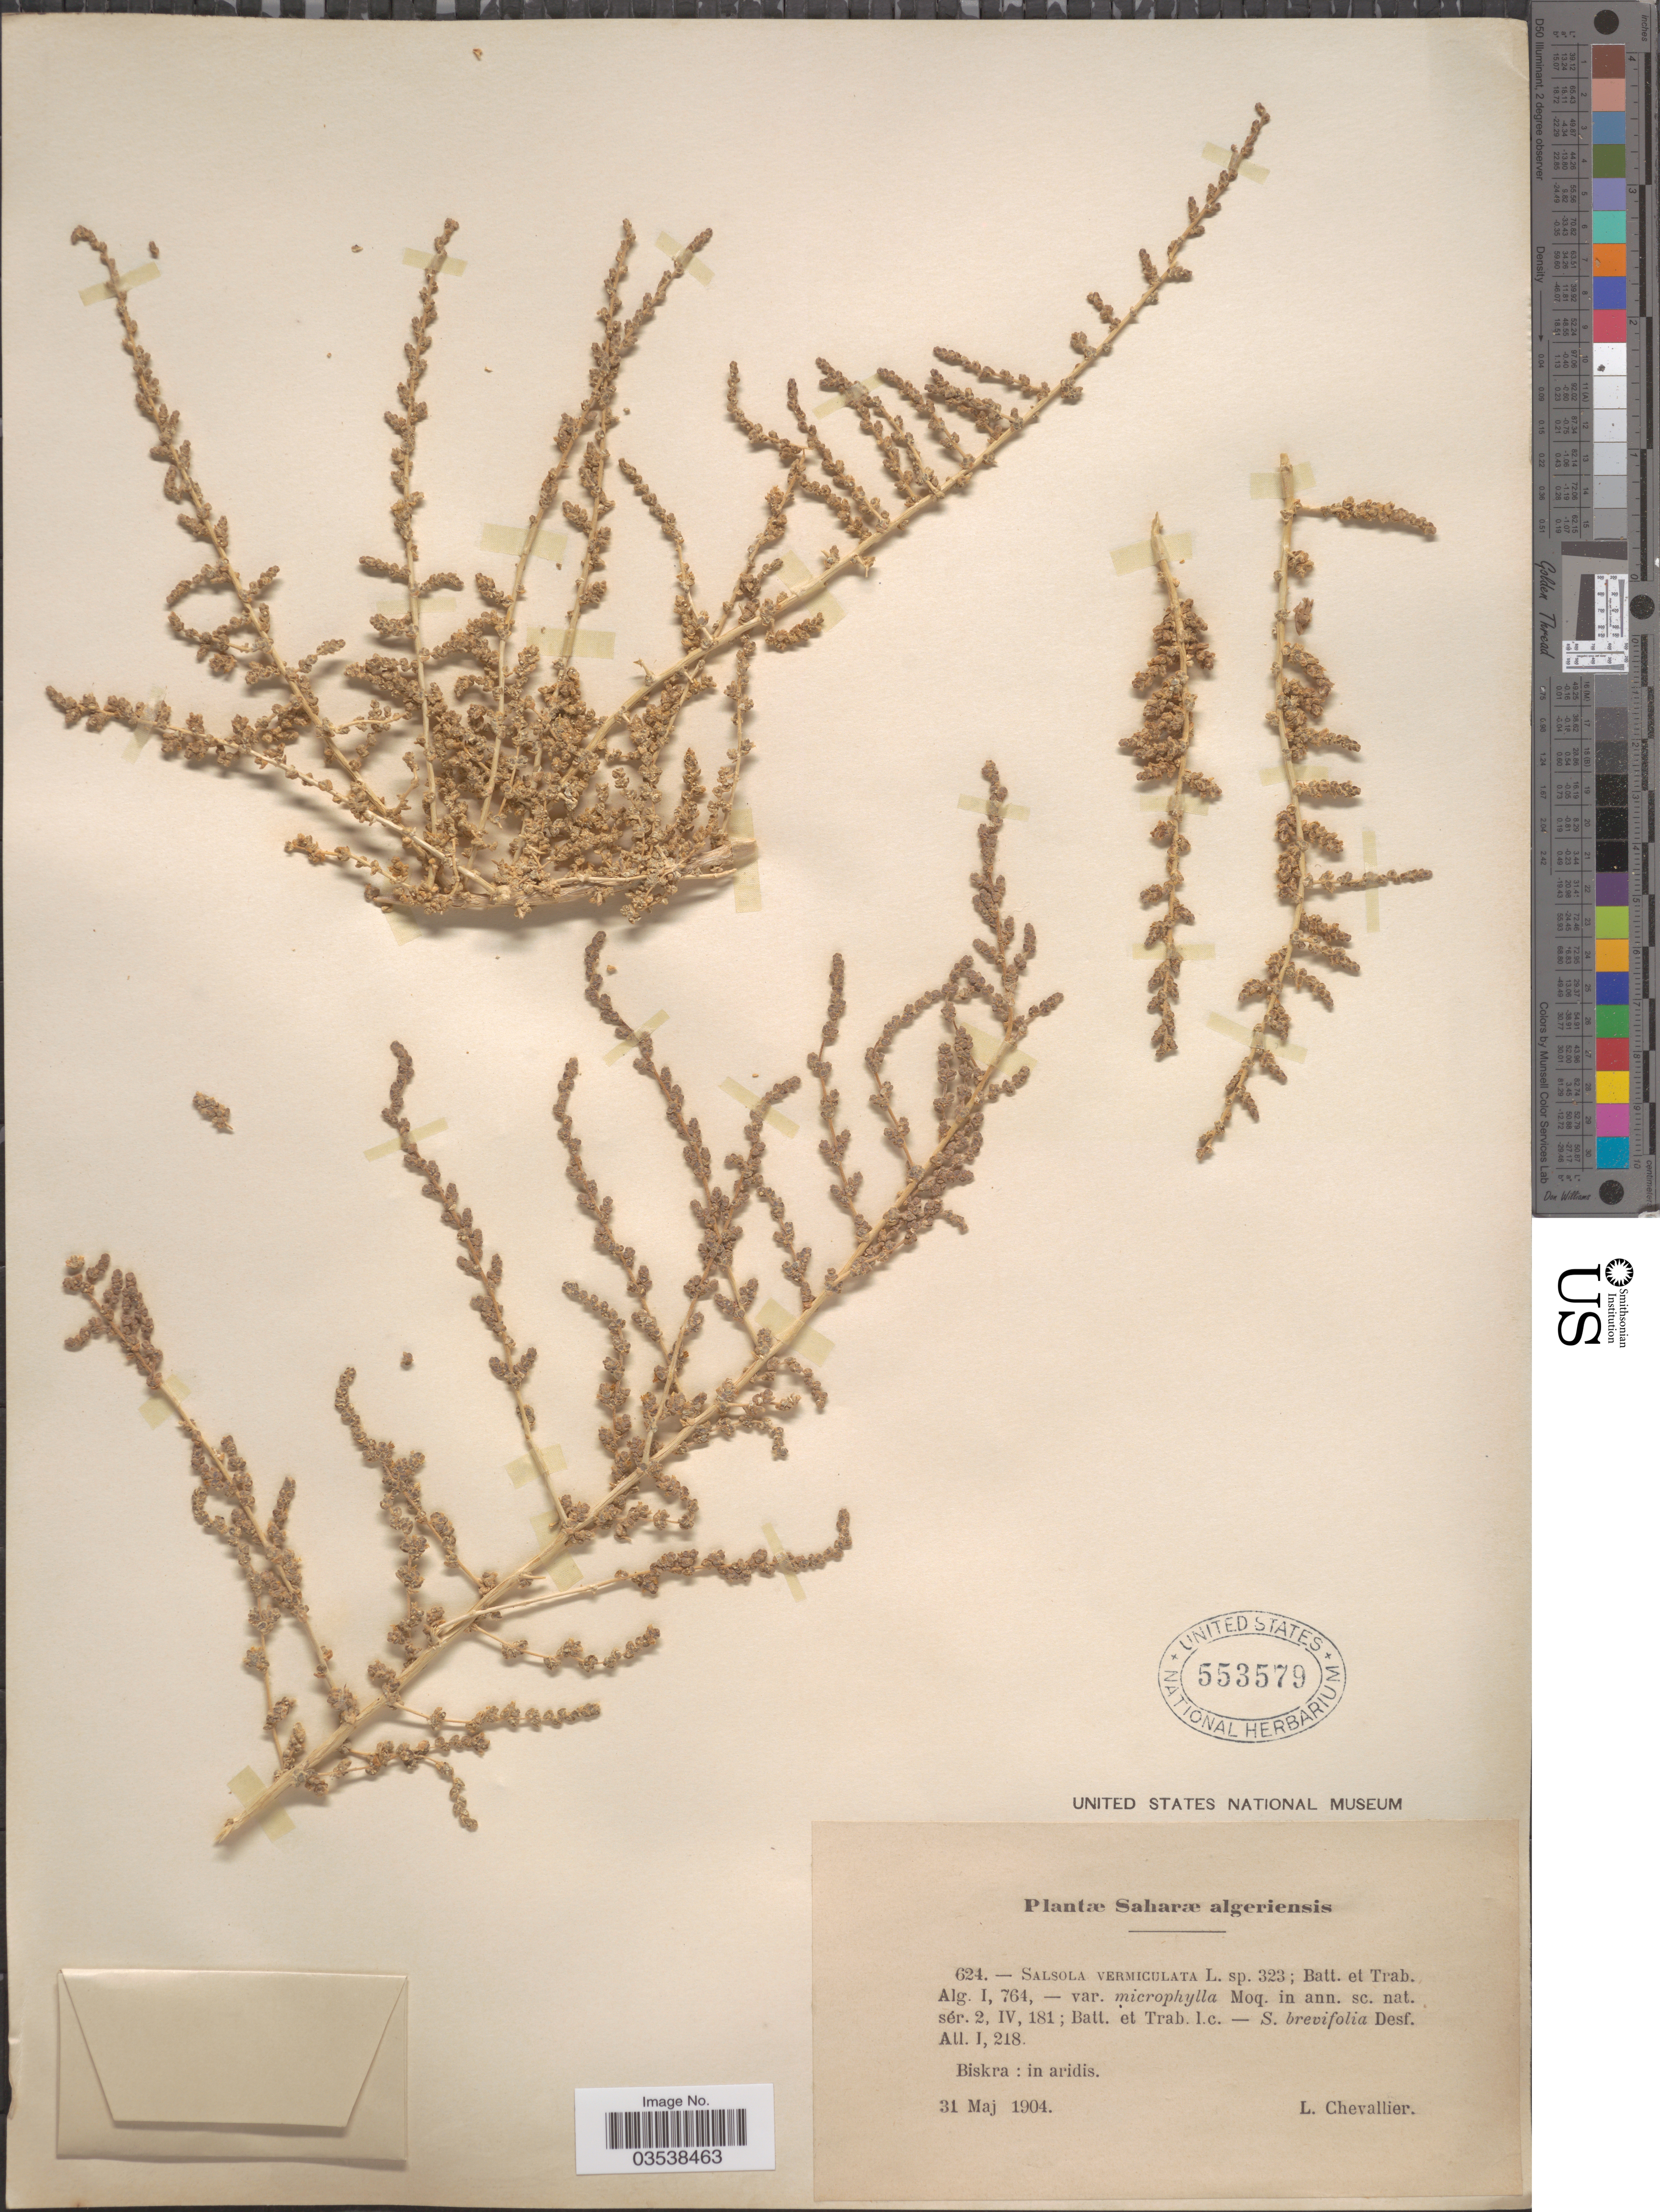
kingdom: Plantae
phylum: Tracheophyta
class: Magnoliopsida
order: Caryophyllales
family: Amaranthaceae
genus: Caroxylon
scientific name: Caroxylon vermiculatum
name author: (L.) Akhani & Roalson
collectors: L. Chevallier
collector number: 624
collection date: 1904-05-31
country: Algeria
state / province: Biskra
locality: Saharæ algeriensis. Biskra: in aridis.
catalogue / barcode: US 553579